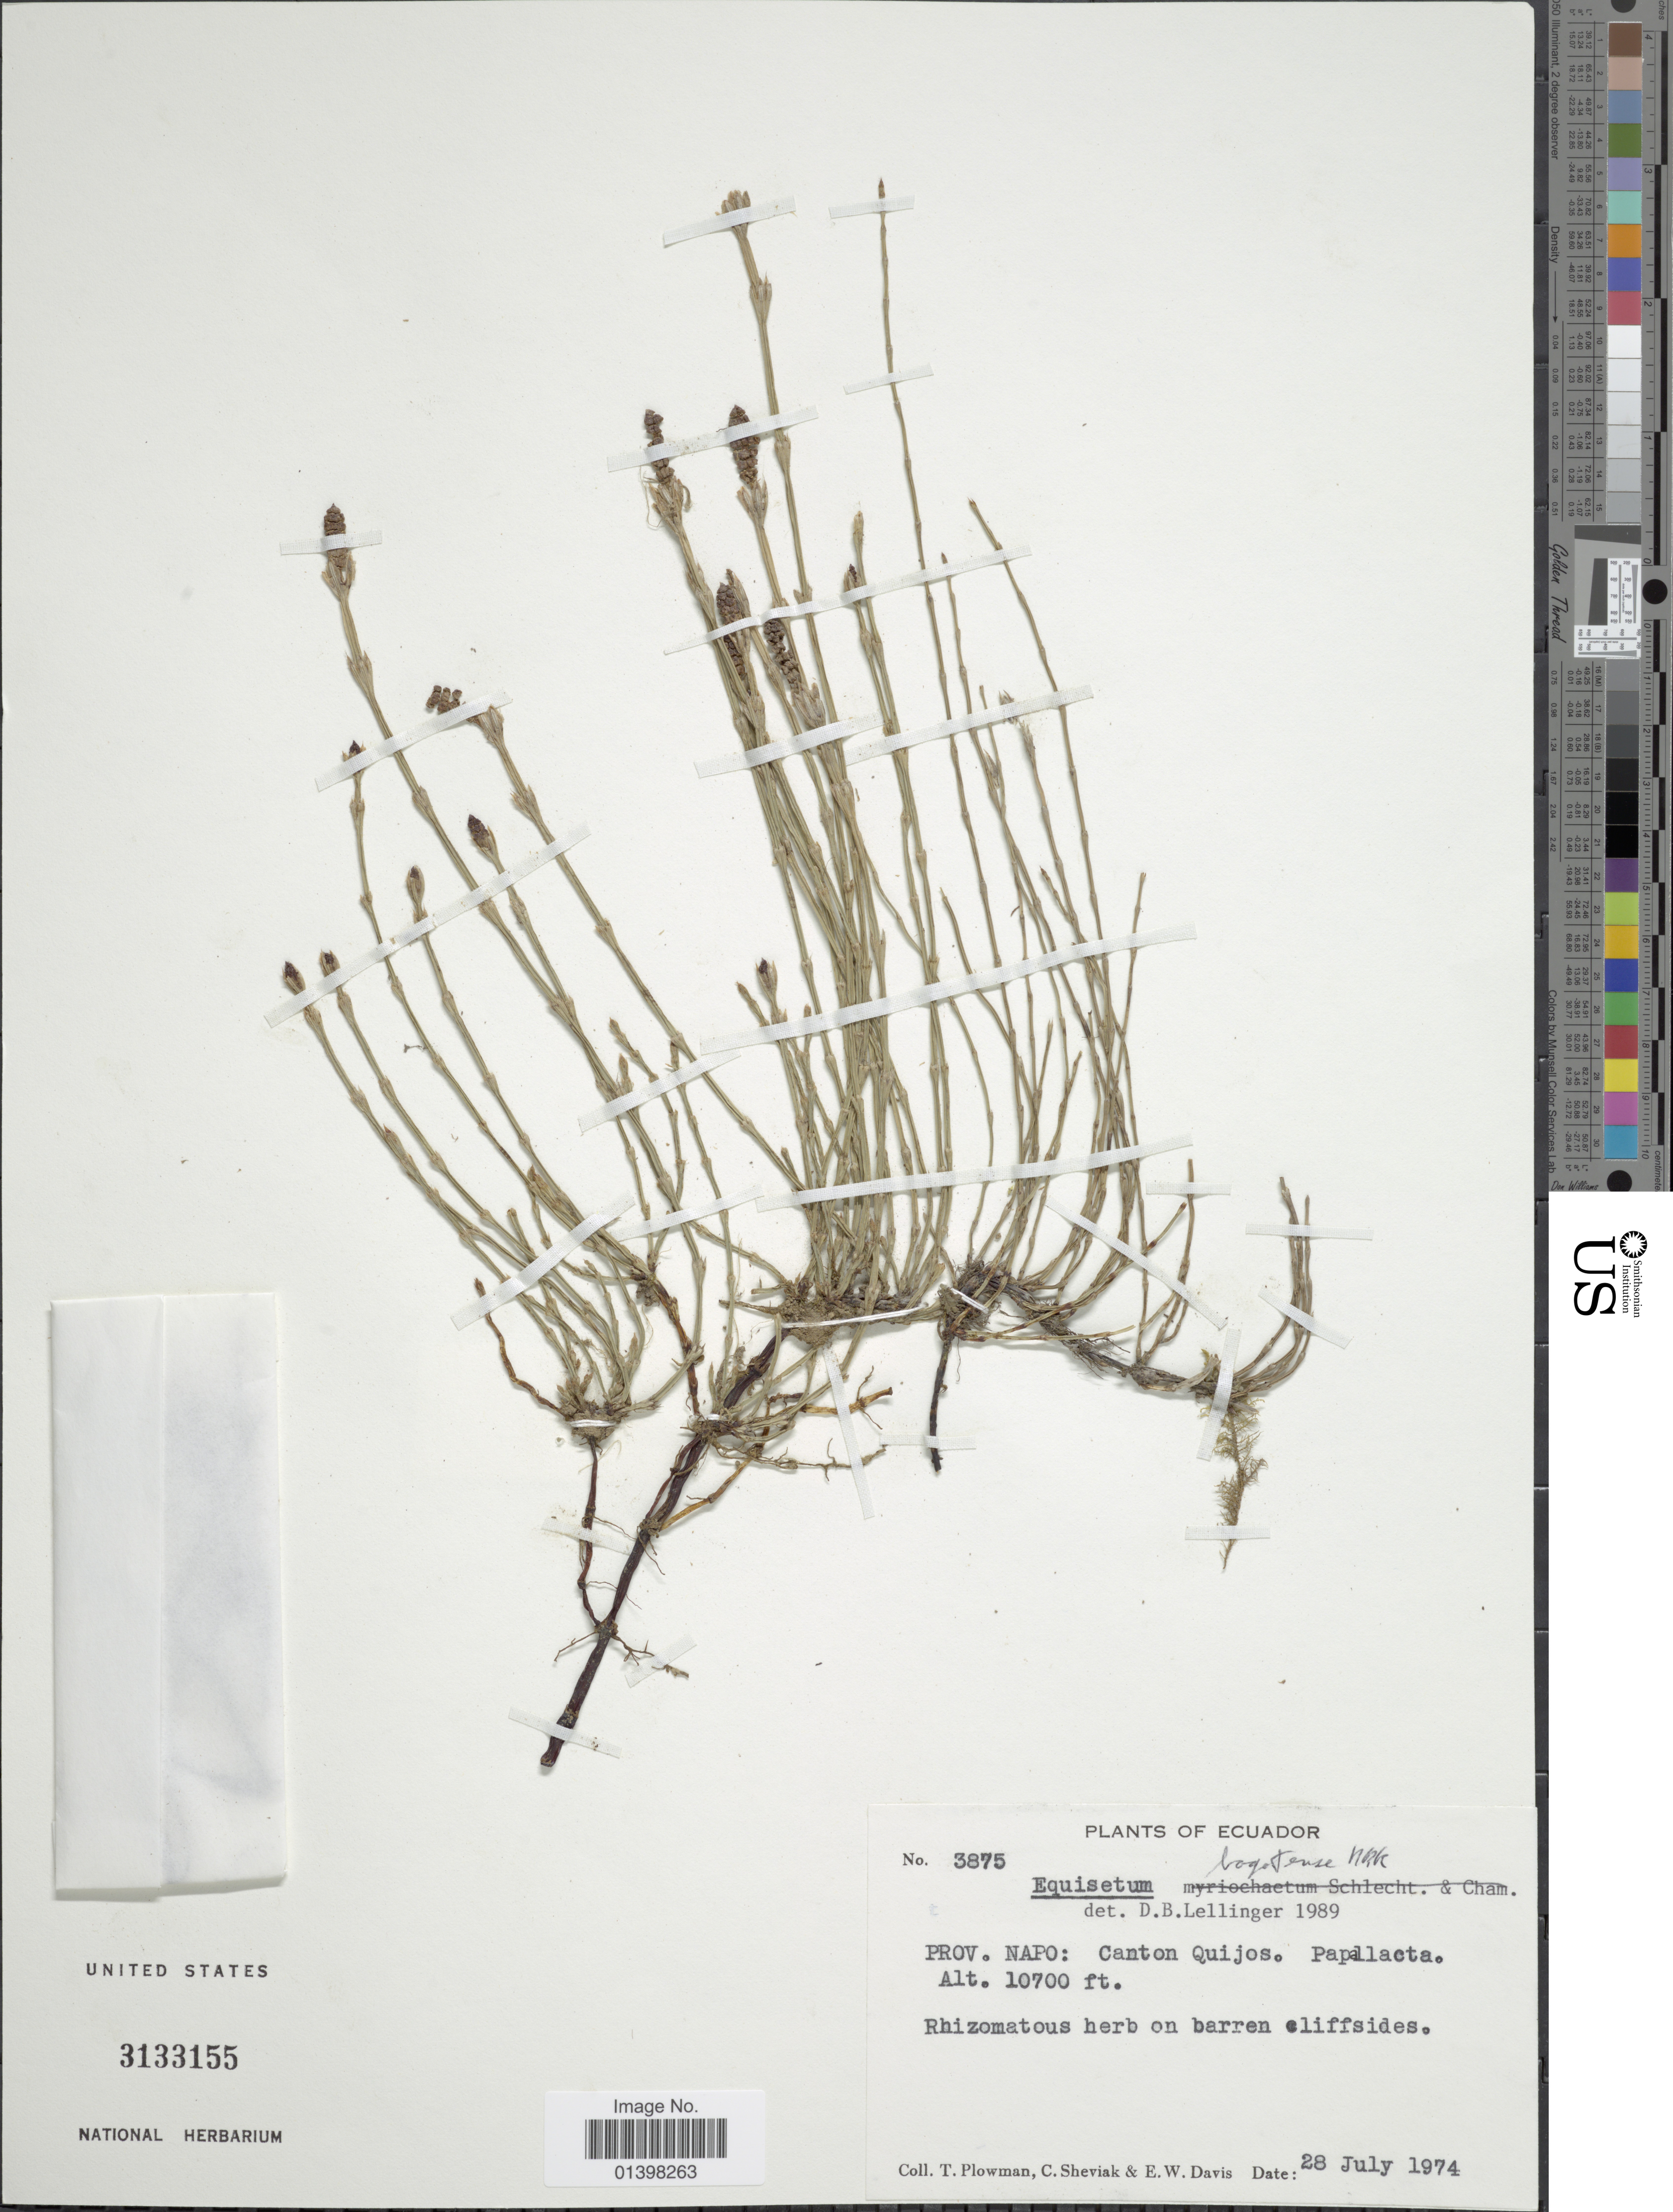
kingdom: Plantae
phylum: Tracheophyta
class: Polypodiopsida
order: Equisetales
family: Equisetaceae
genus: Equisetum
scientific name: Equisetum bogotense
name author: Kunth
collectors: T. Plowman, C. J. Sheviak & E. W. Davis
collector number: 3875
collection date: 1974-07-28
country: Ecuador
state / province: Napo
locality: Canton Quijos, Papallacta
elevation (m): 3261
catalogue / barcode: US 3133155